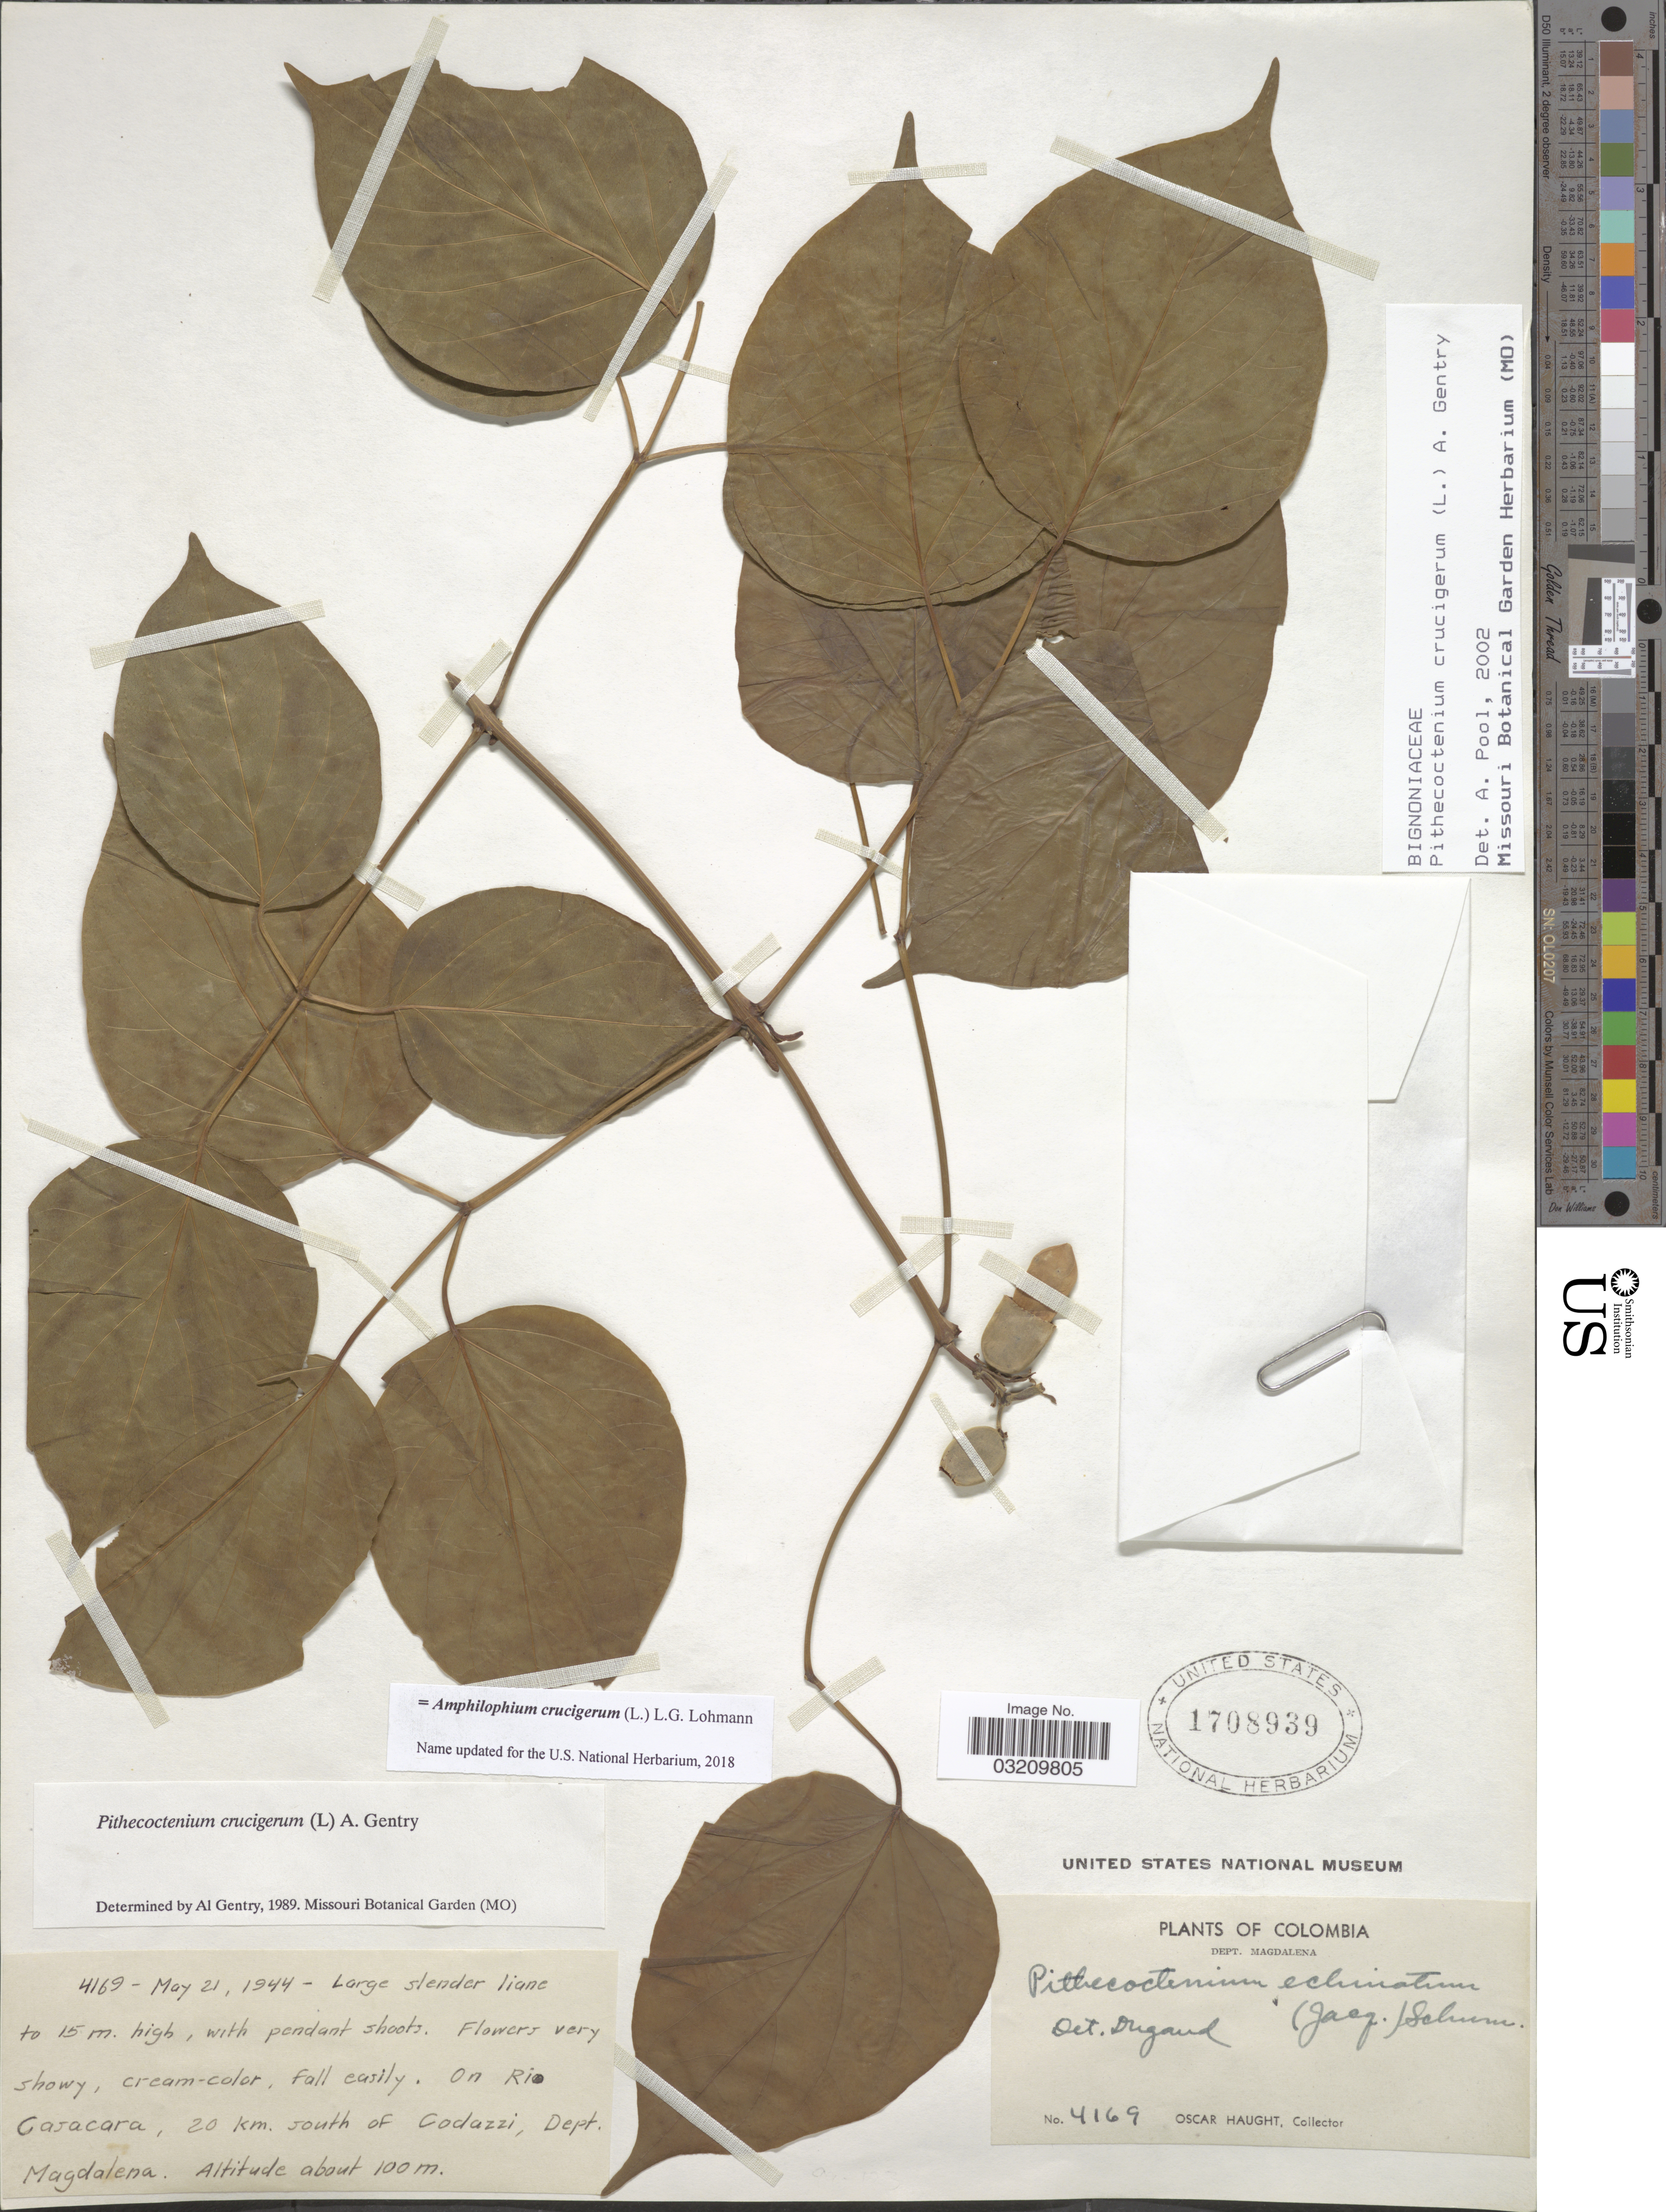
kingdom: Plantae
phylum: Tracheophyta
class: Magnoliopsida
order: Lamiales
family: Bignoniaceae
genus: Amphilophium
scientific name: Amphilophium crucigerum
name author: (L.) L.G. Lohmann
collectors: O. L. Haught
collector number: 4169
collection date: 1944-05-21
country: Colombia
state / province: Magdalena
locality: On Rio Casacara, 20 km. south of Codazzi, Dept. Magdalena.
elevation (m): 100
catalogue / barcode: US 1708939